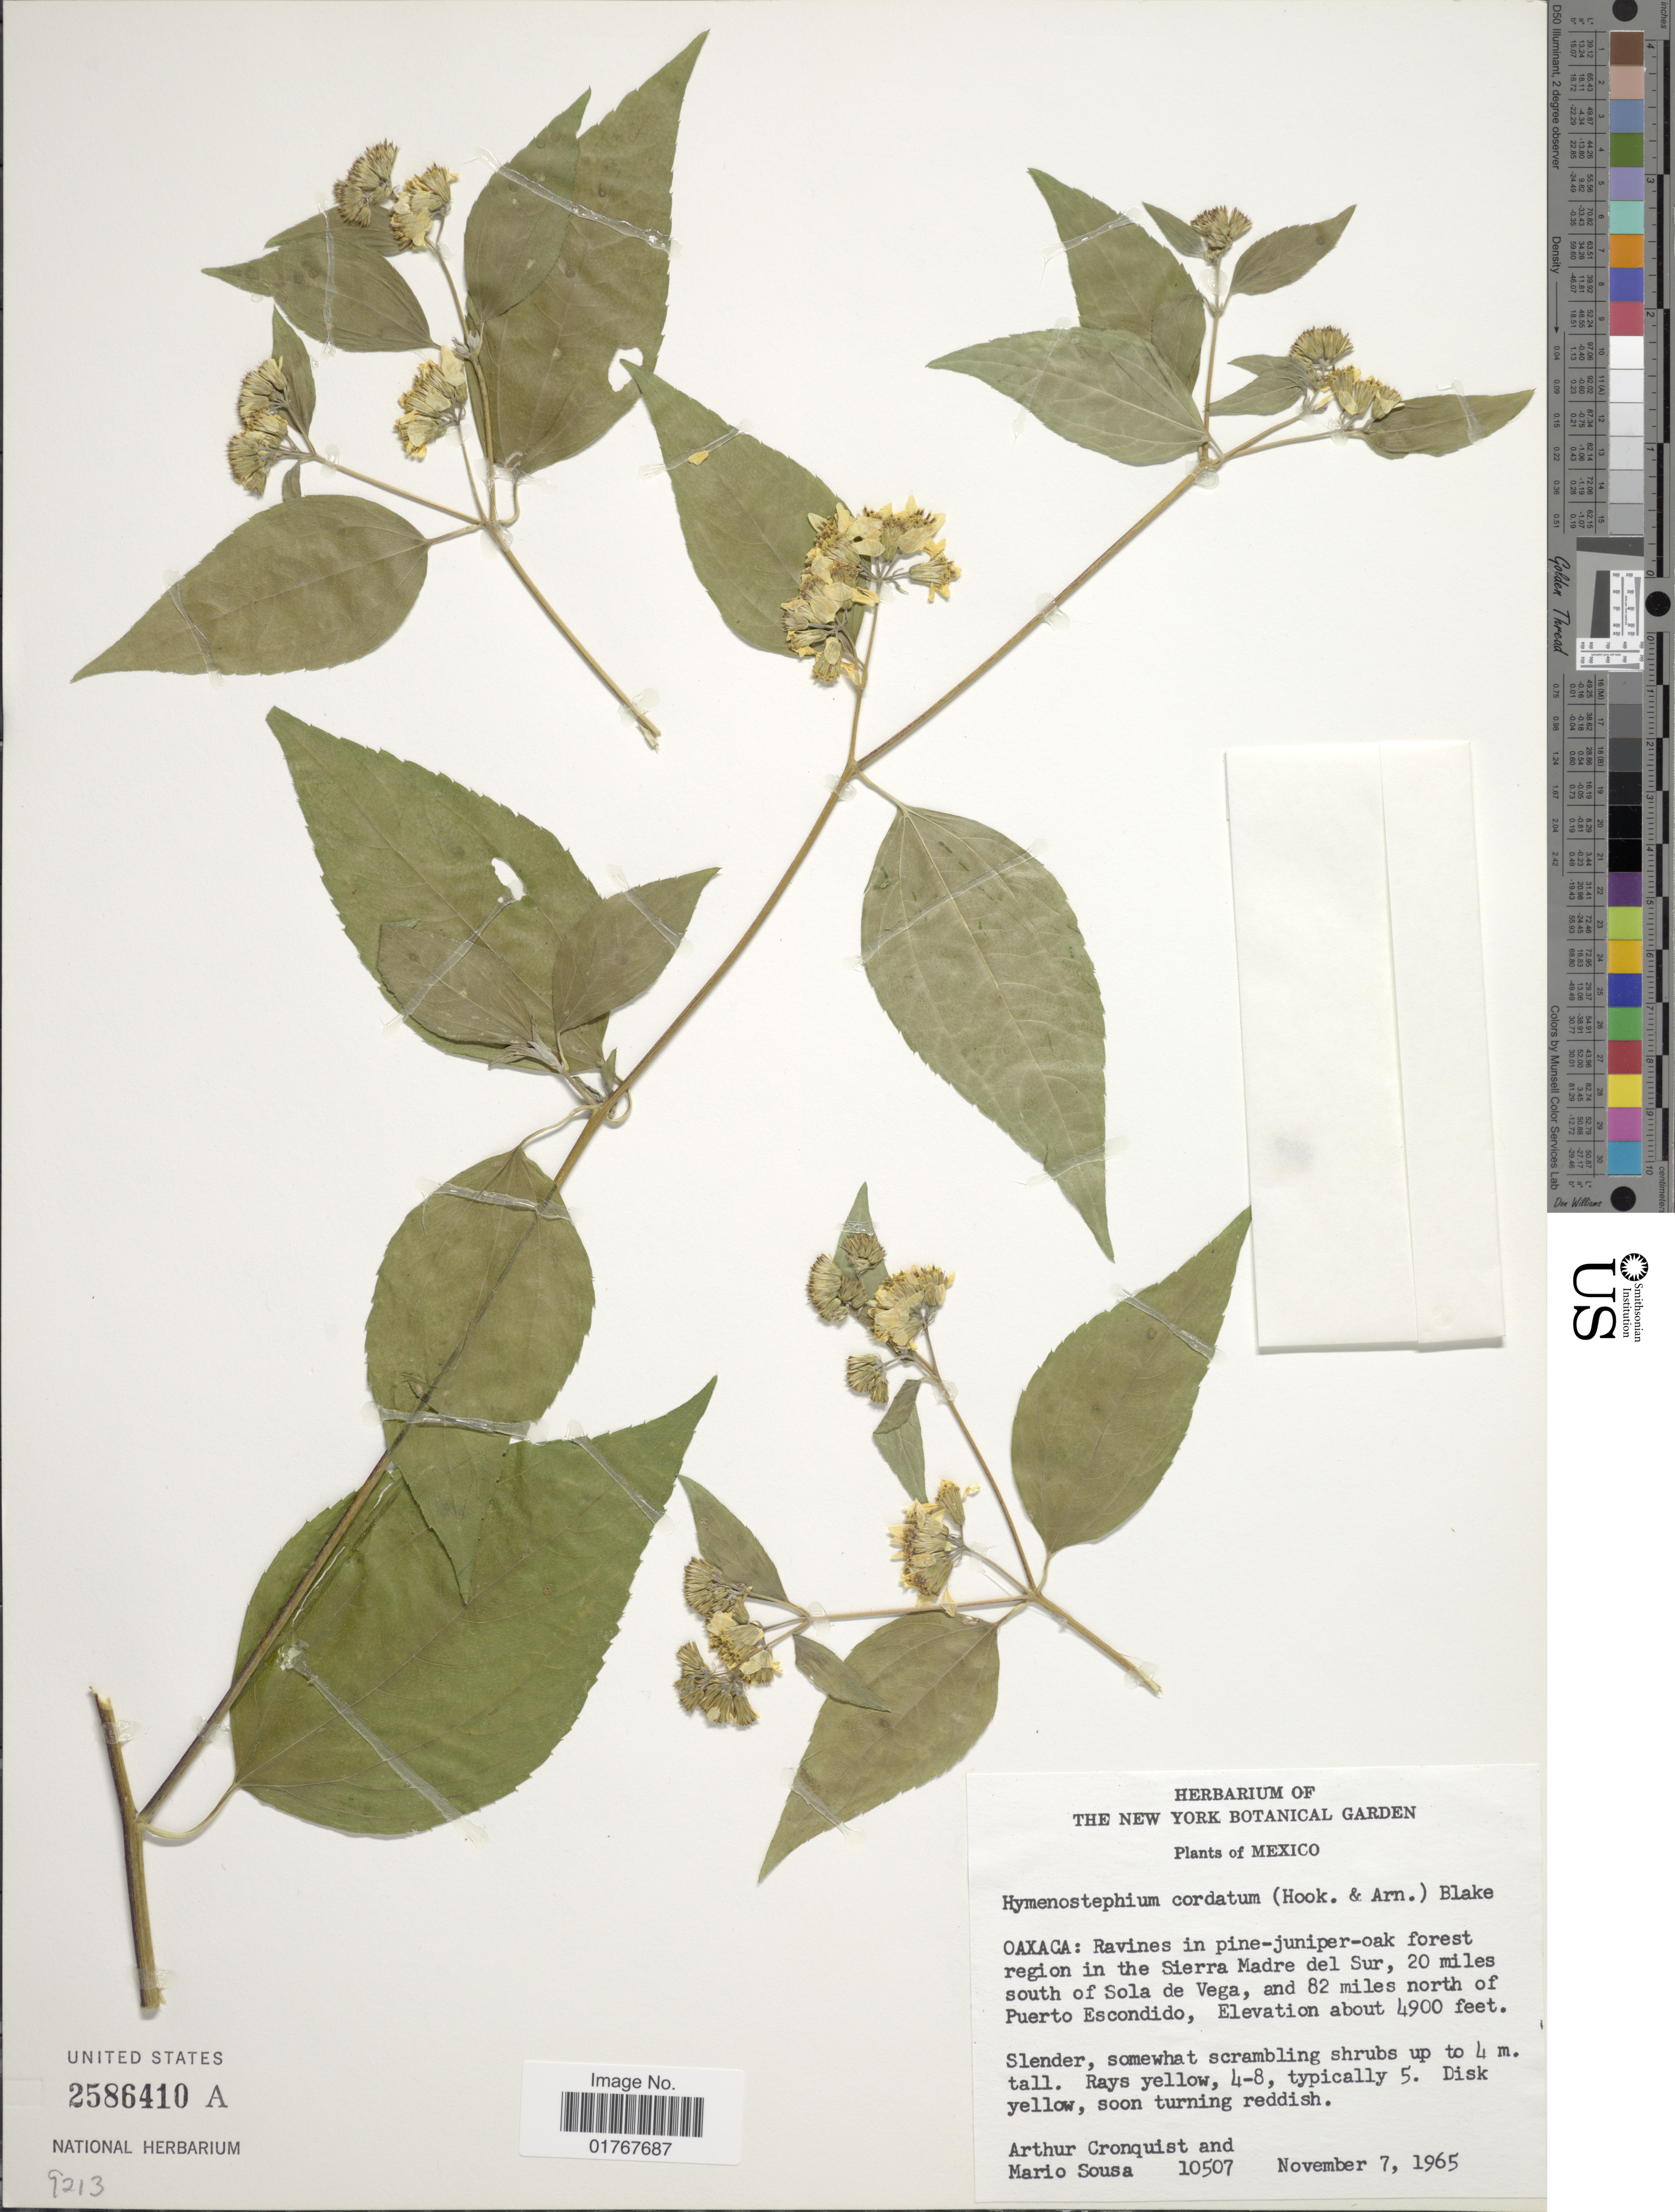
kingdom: Plantae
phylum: Tracheophyta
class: Magnoliopsida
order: Asterales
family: Asteraceae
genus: Viguiera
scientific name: Viguiera cordata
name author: (Hook. & Arn.) D'Arcy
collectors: A. J. Cronquist & J. M. Fay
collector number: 10507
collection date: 1965-11-07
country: Mexico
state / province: Oaxaca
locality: Ravines in pine-juniper-oak forest region in the Sierra Madre del Sur, 20 miles south of Sola de Vega, and 82 miles north of Puerto Escondido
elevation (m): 1494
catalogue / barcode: US 2586410A